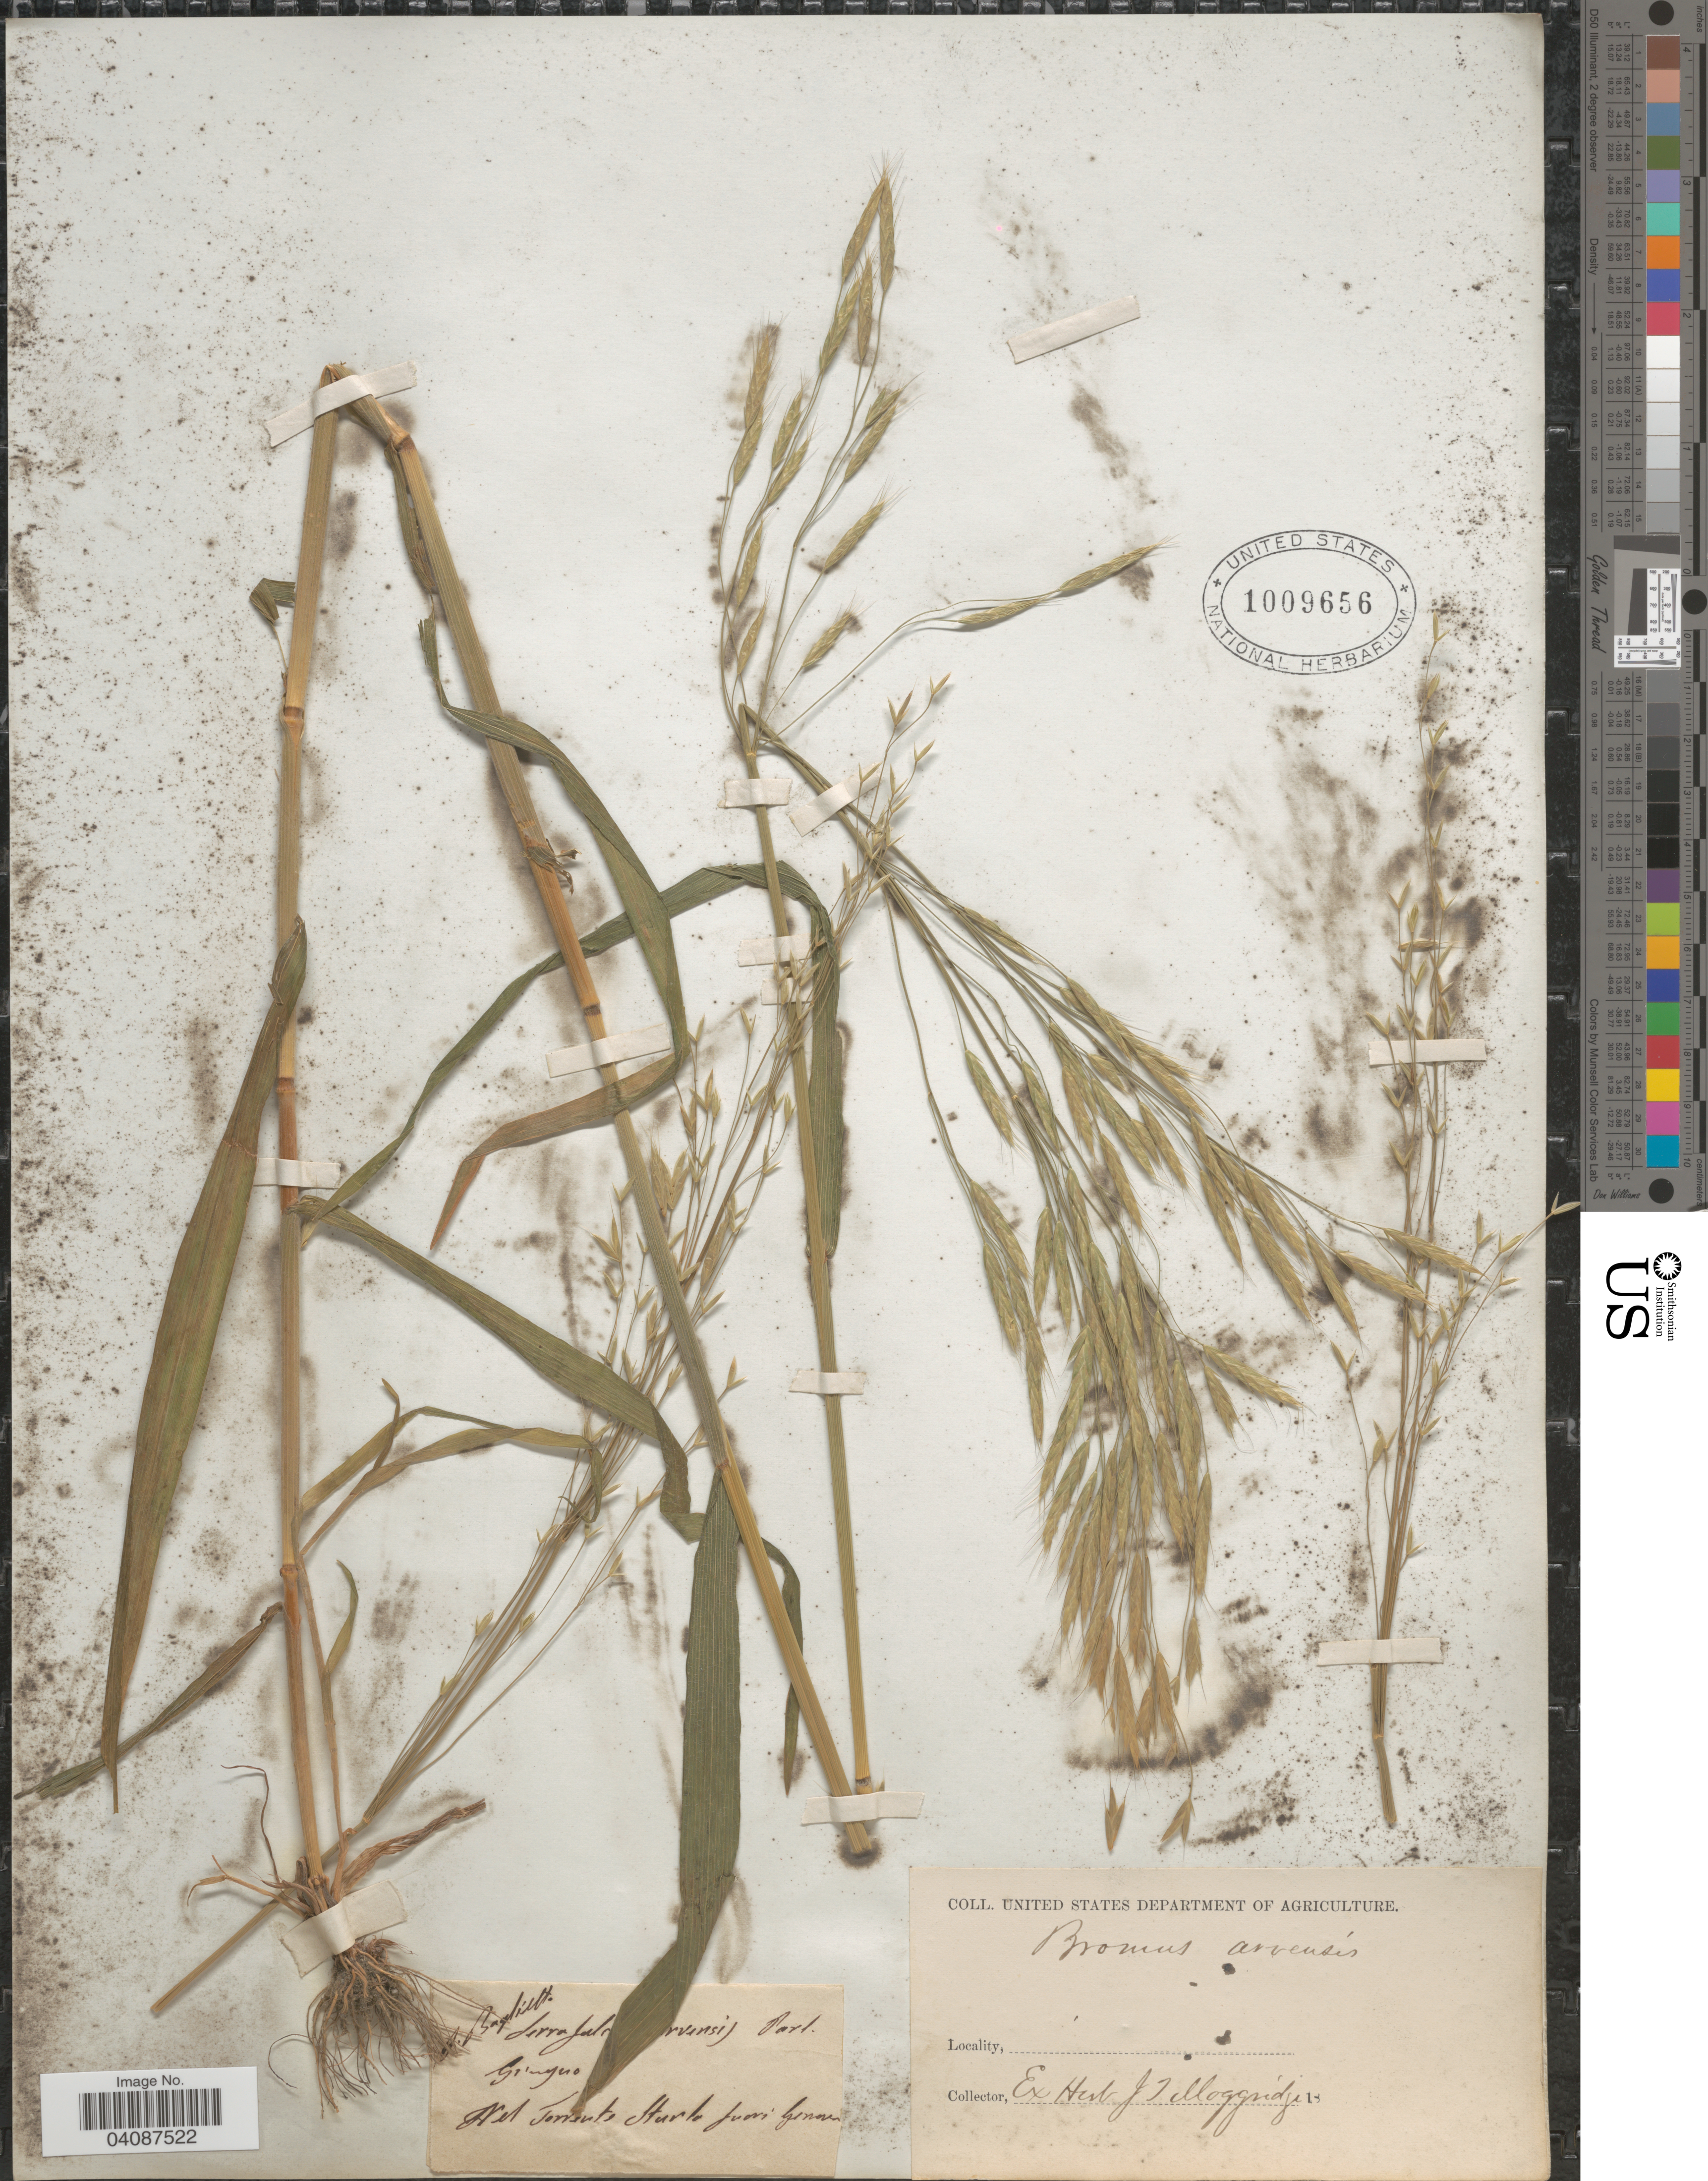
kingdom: Plantae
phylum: Tracheophyta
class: Liliopsida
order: Poales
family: Poaceae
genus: Bromus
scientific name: Bromus arvensis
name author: L.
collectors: ex herb. J.T. Moggridge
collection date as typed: Giugno 18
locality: Nel Torronto Sturlo fuori Genove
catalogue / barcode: US 1009656